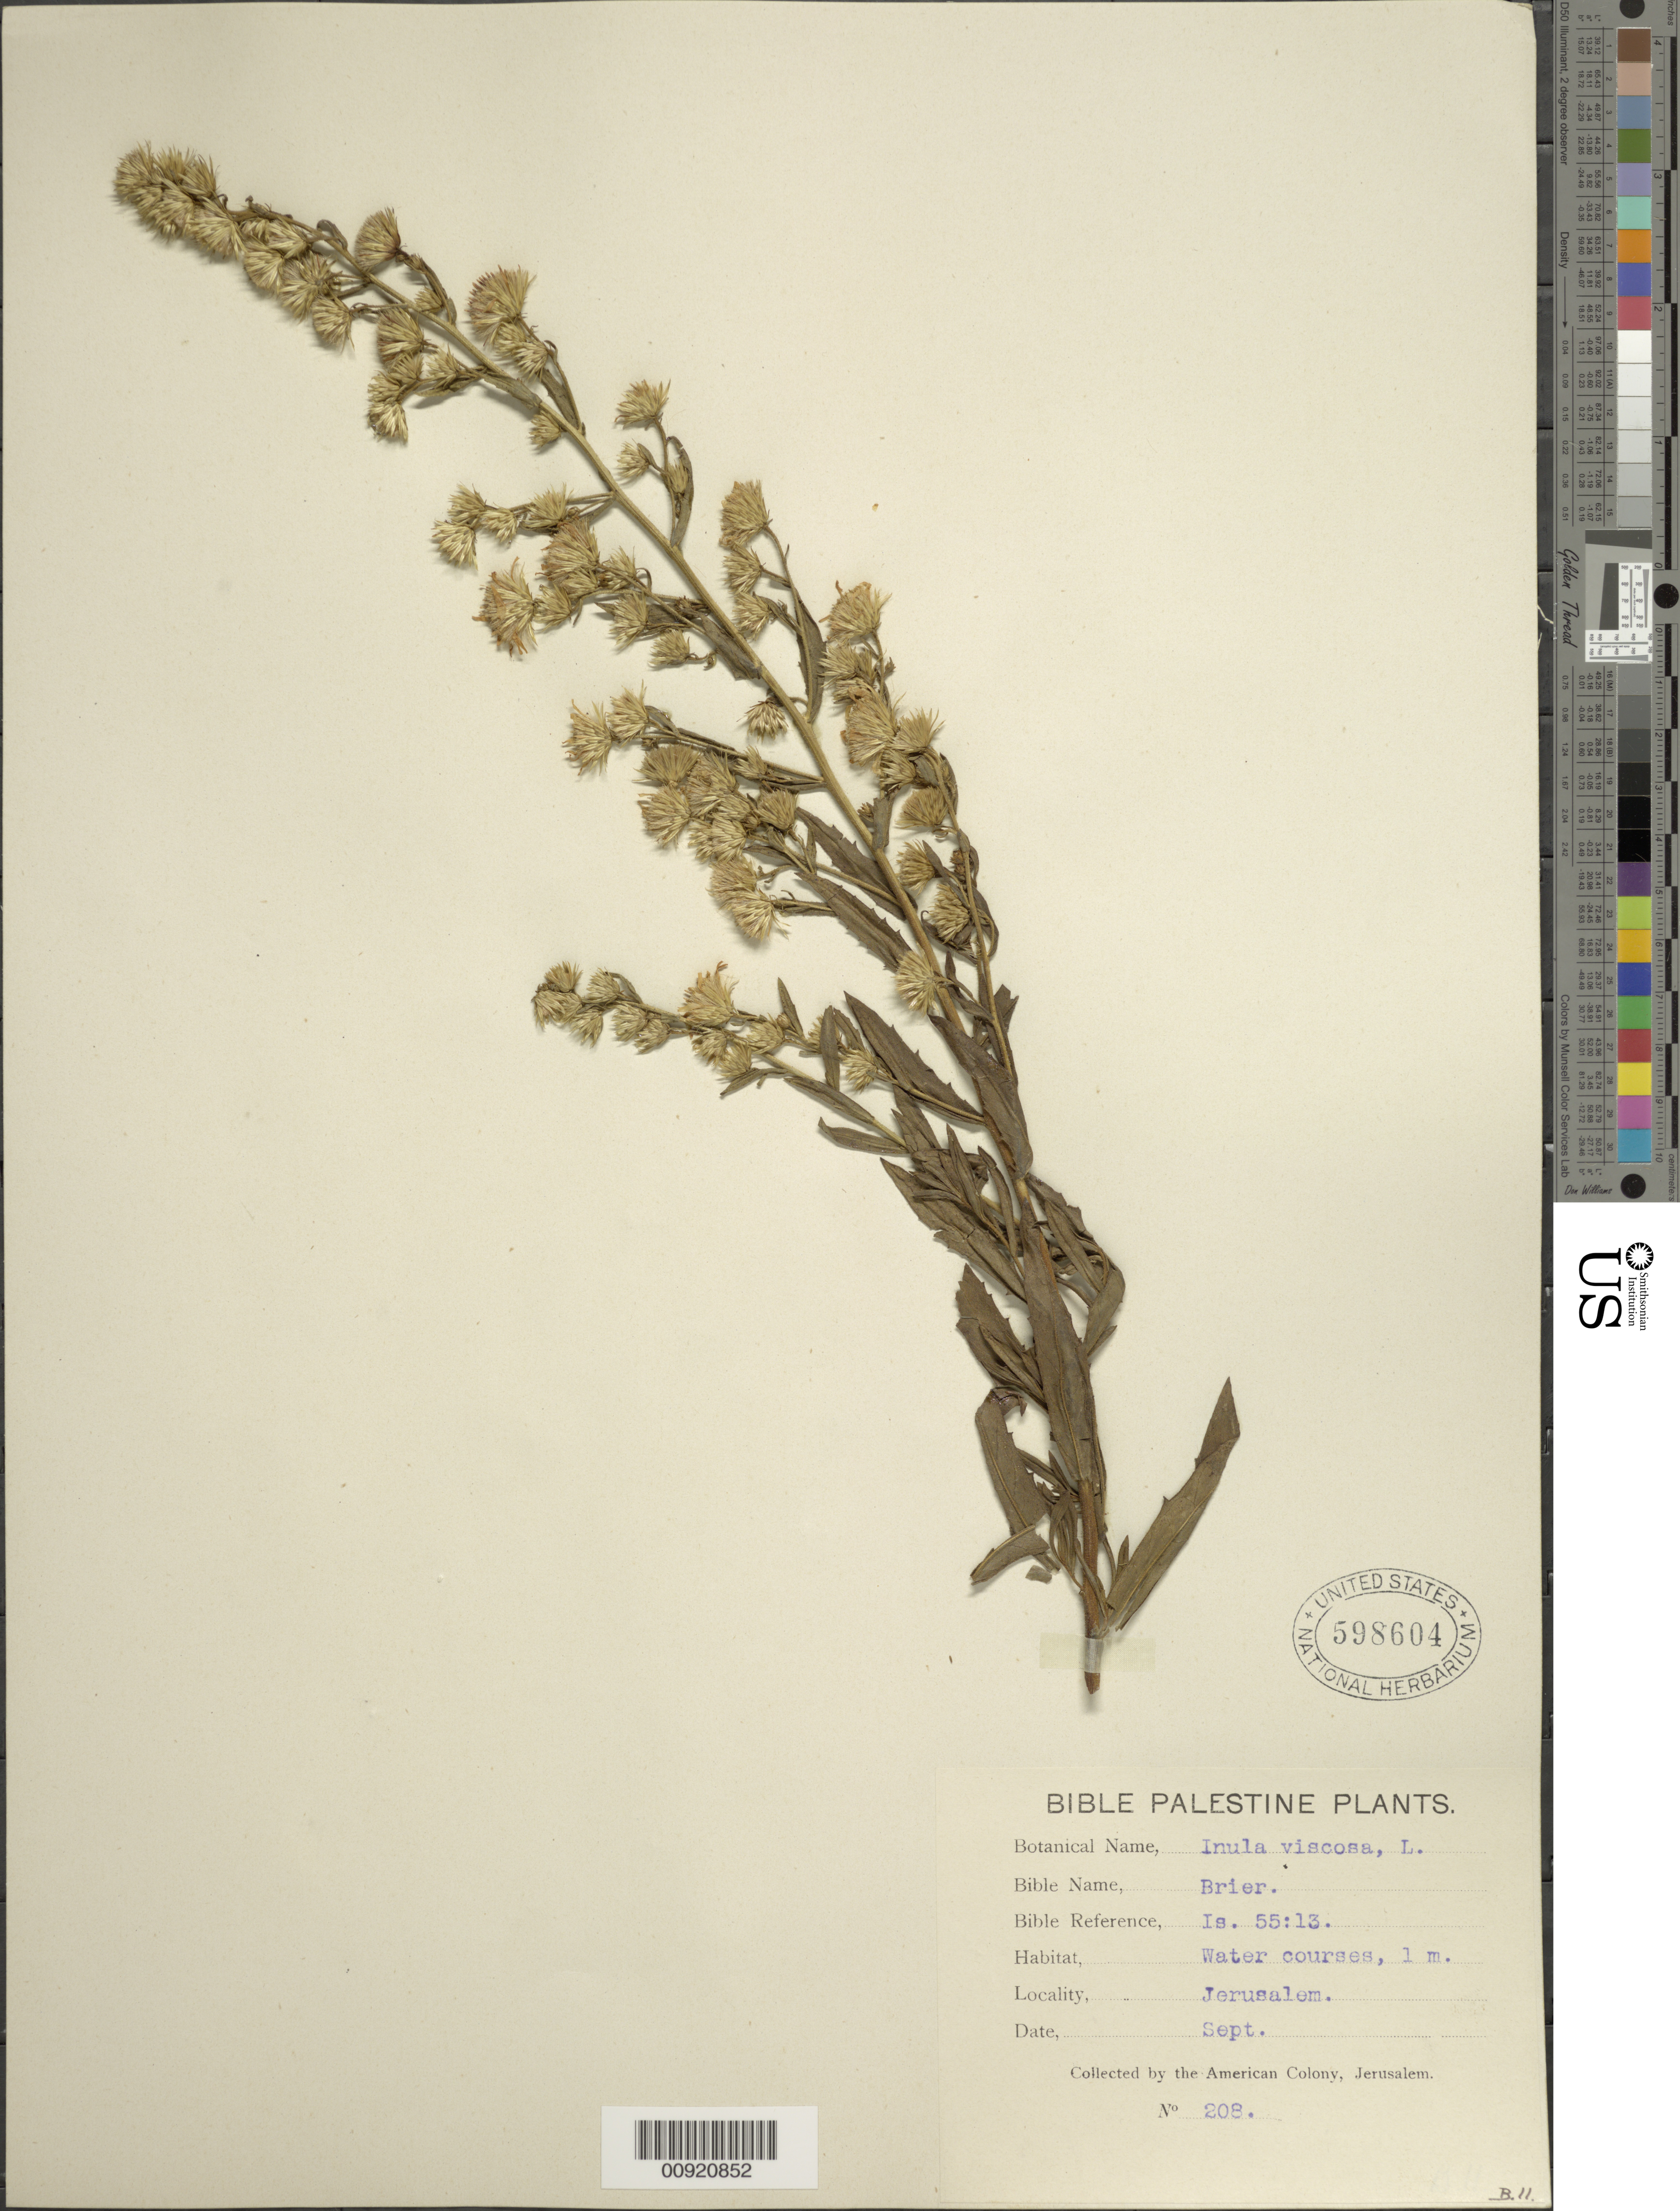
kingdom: Plantae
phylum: Tracheophyta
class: Magnoliopsida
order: Asterales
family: Asteraceae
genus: Inula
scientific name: Inula viscosa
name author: (L.) Aiton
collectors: American Colony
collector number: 208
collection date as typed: Sep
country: Israel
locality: Jerusalem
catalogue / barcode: US 598604